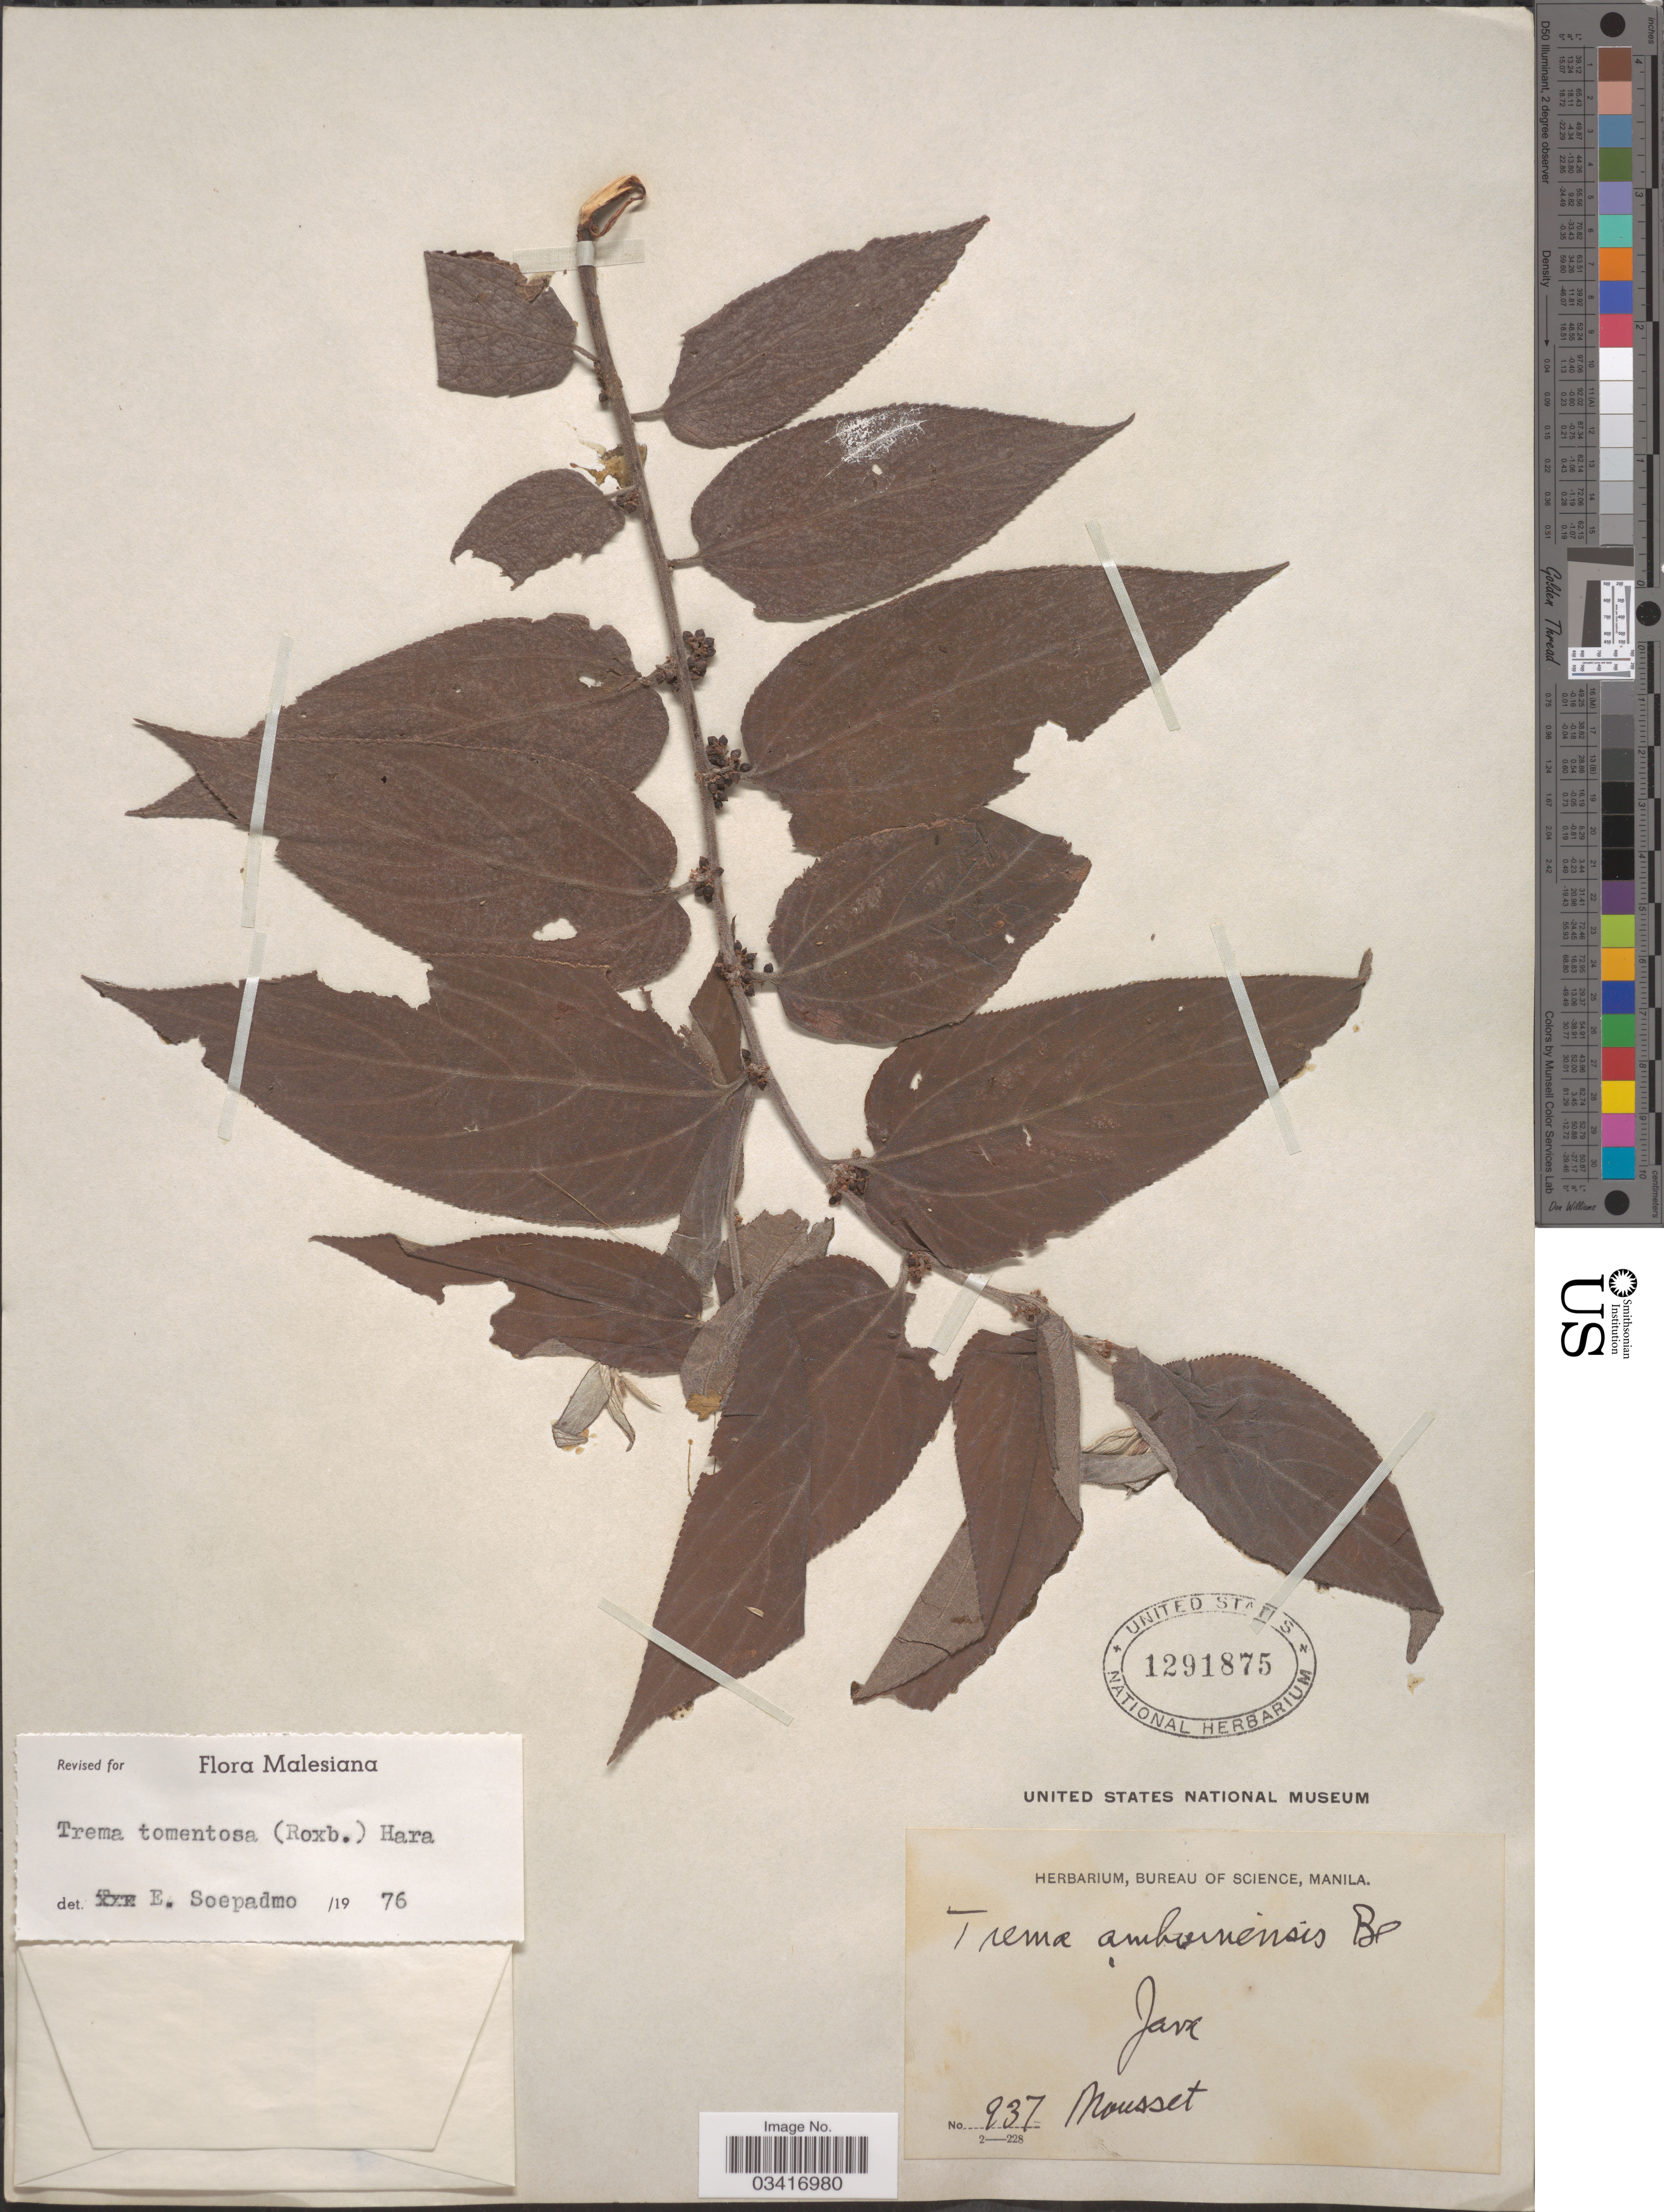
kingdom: Plantae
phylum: Tracheophyta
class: Magnoliopsida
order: Rosales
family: Cannabaceae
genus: Trema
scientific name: Trema tomentosum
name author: (Roxb.) Y. Hara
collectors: Mousset, --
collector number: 937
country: Indonesia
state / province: Java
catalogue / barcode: US 1291875